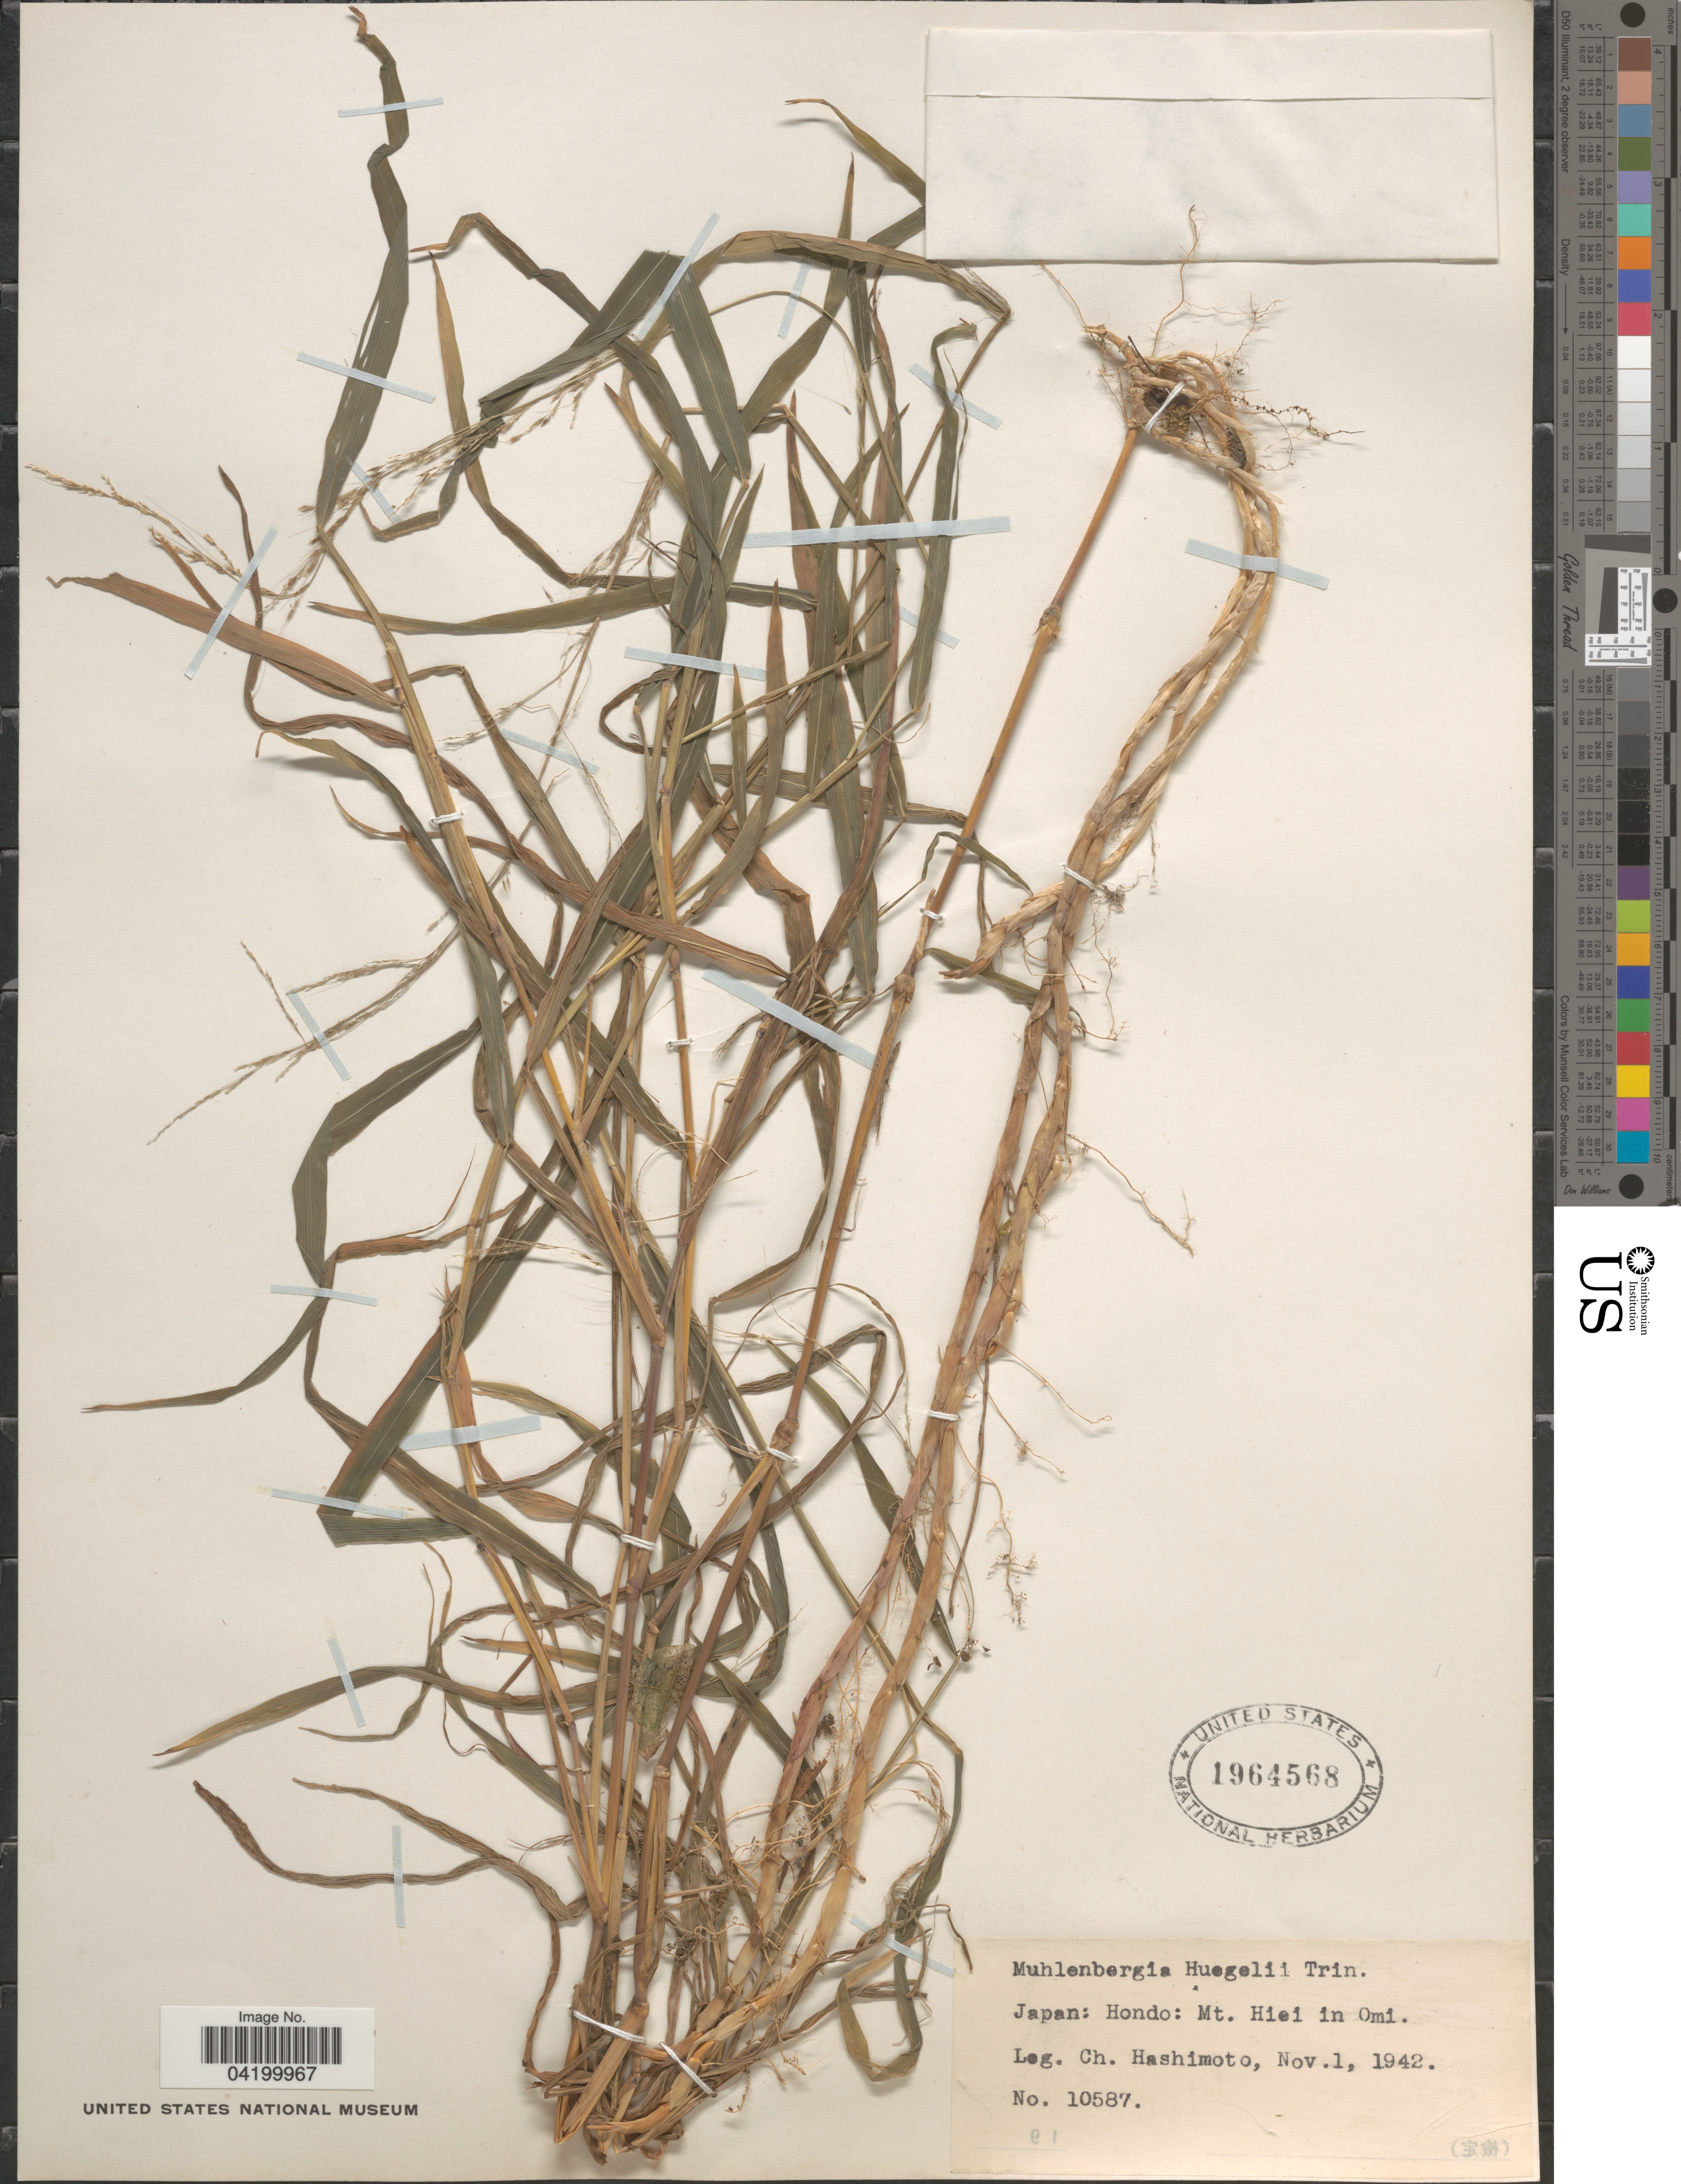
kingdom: Plantae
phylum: Tracheophyta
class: Liliopsida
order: Poales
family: Poaceae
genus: Muhlenbergia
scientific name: Muhlenbergia huegelii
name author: Trin.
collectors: C. Hashimoto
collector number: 10587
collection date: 1942-11-01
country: Japan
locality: Hondo: Mt. Hiei in Omi.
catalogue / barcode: US 1964568